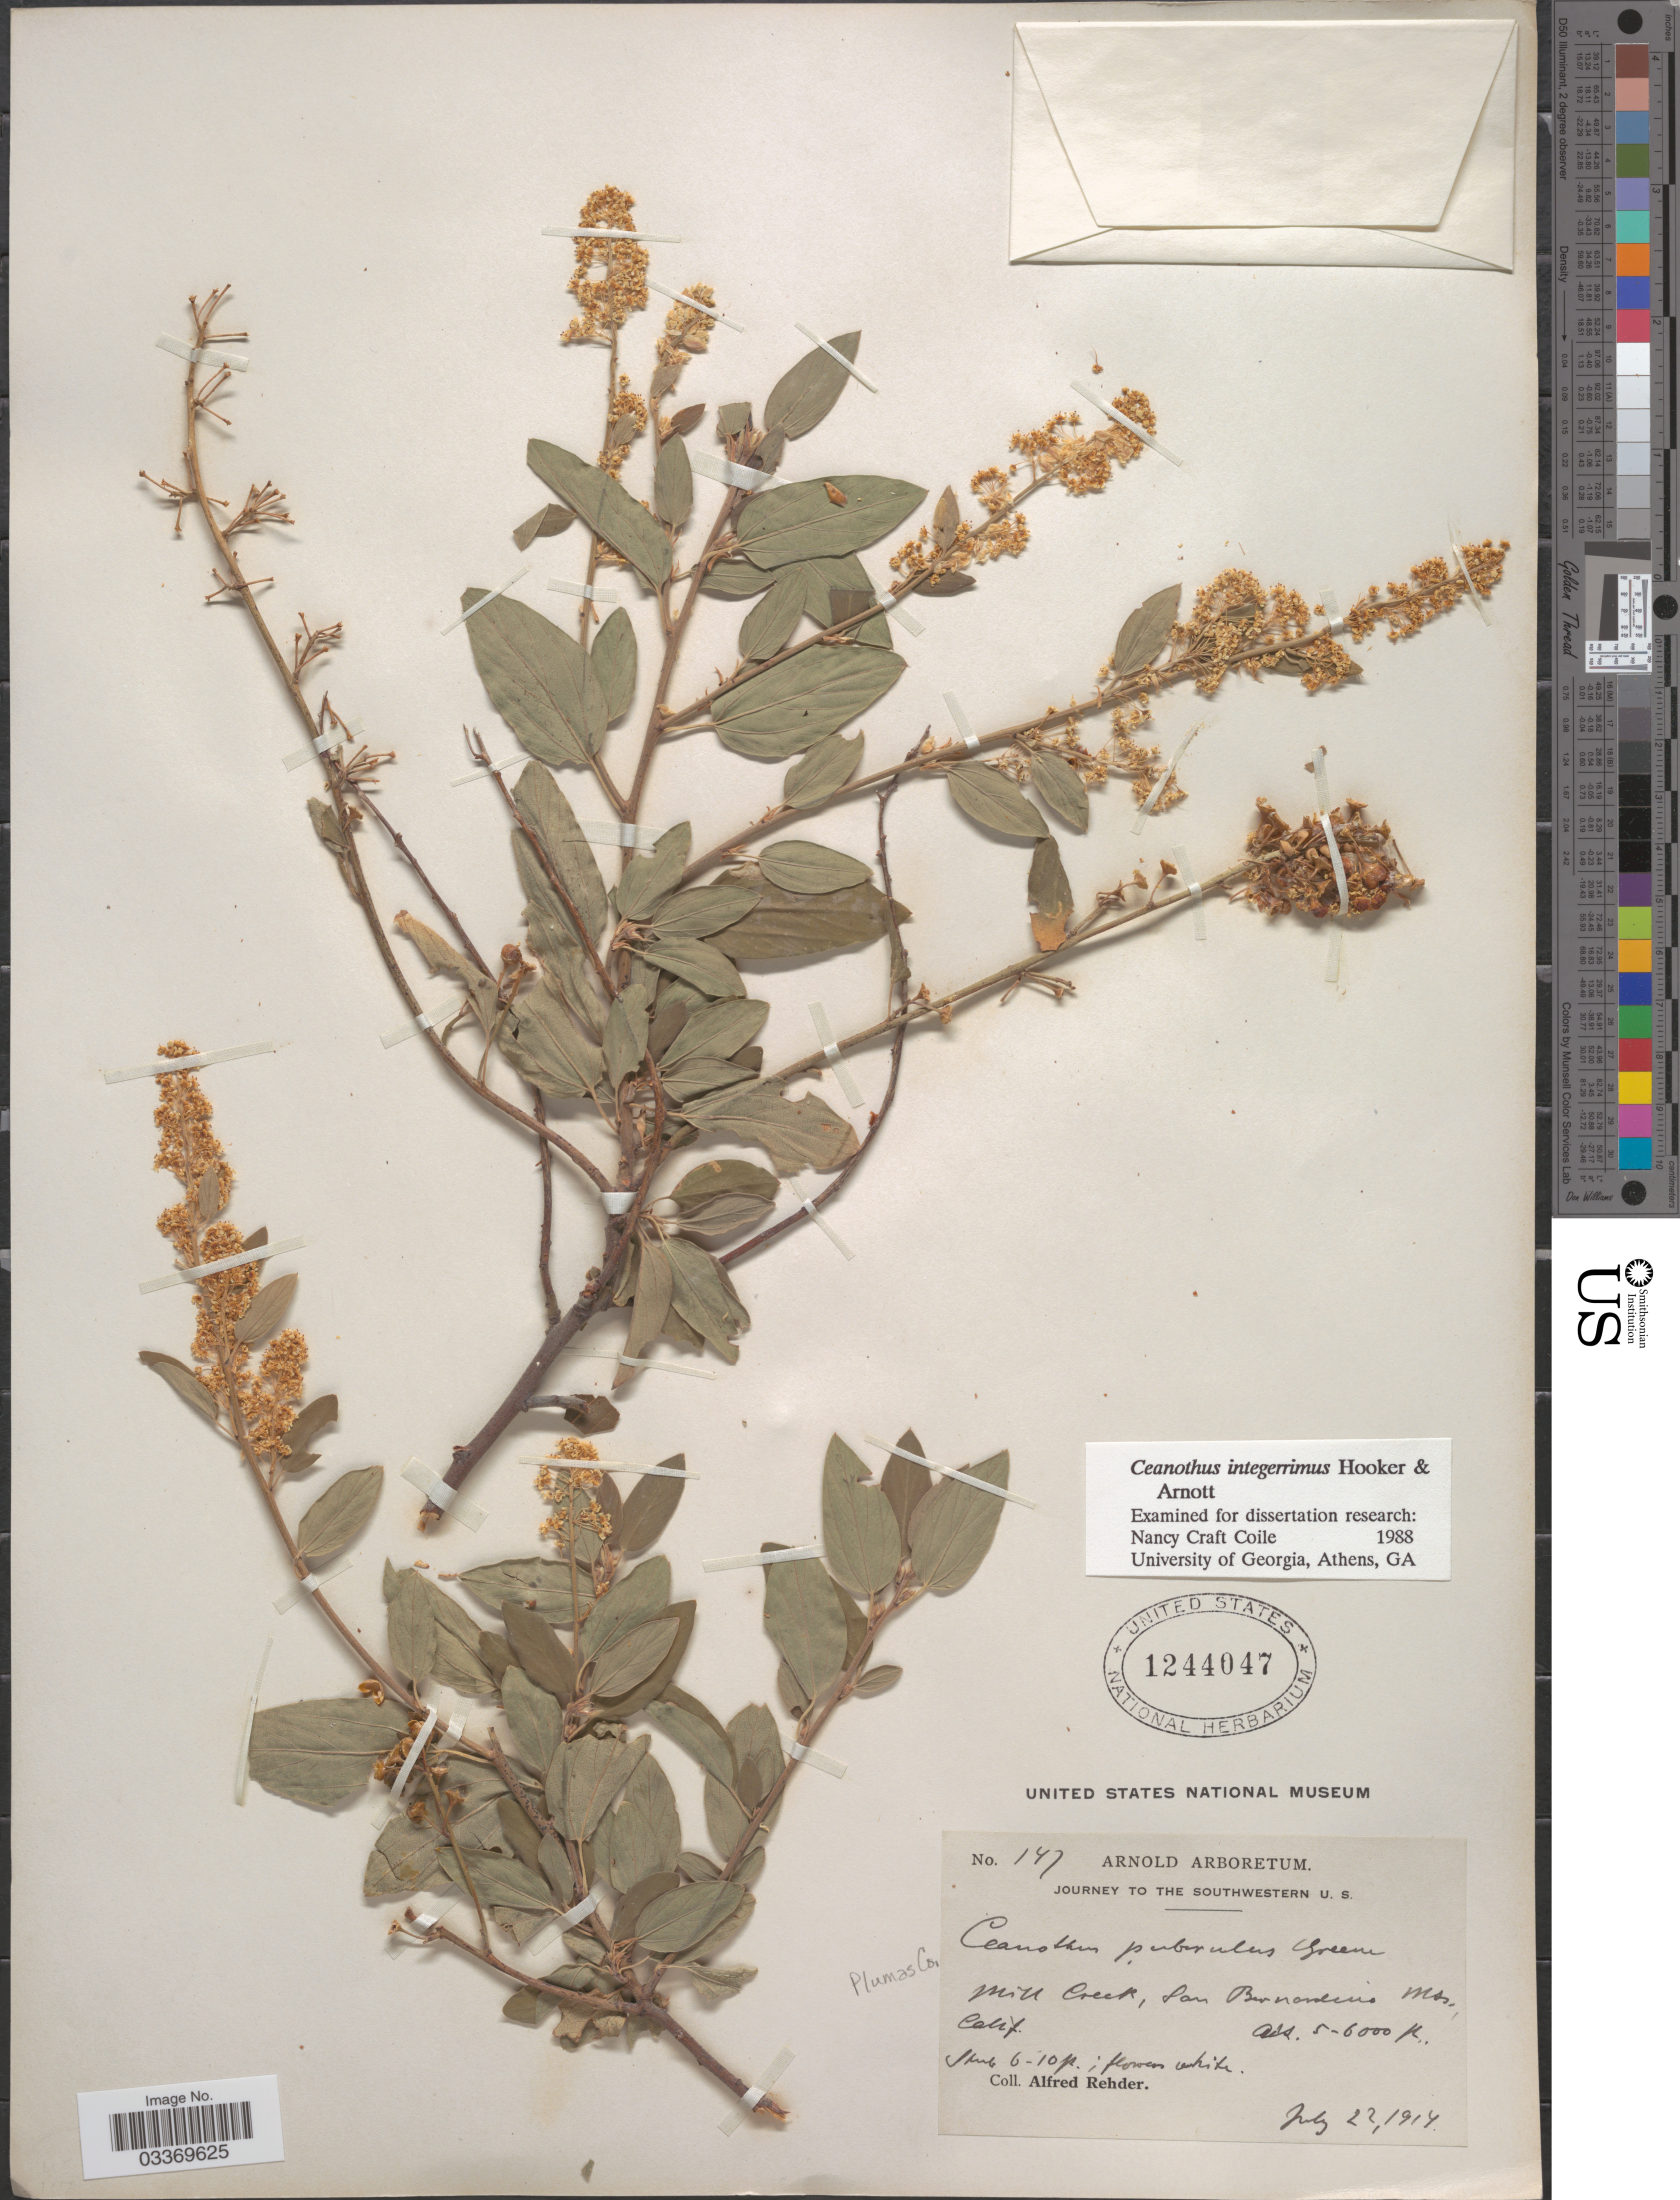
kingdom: Plantae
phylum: Tracheophyta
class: Magnoliopsida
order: Rosales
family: Rhamnaceae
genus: Ceanothus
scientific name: Ceanothus integerrimus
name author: Hook. & Arn.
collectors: A. Rehder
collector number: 147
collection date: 1914-07-22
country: United States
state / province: California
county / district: Plumas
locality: Southwestern U. S. Mill Creek, San Bernardino Mts., Plumas Co.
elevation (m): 1524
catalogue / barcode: US 1244047